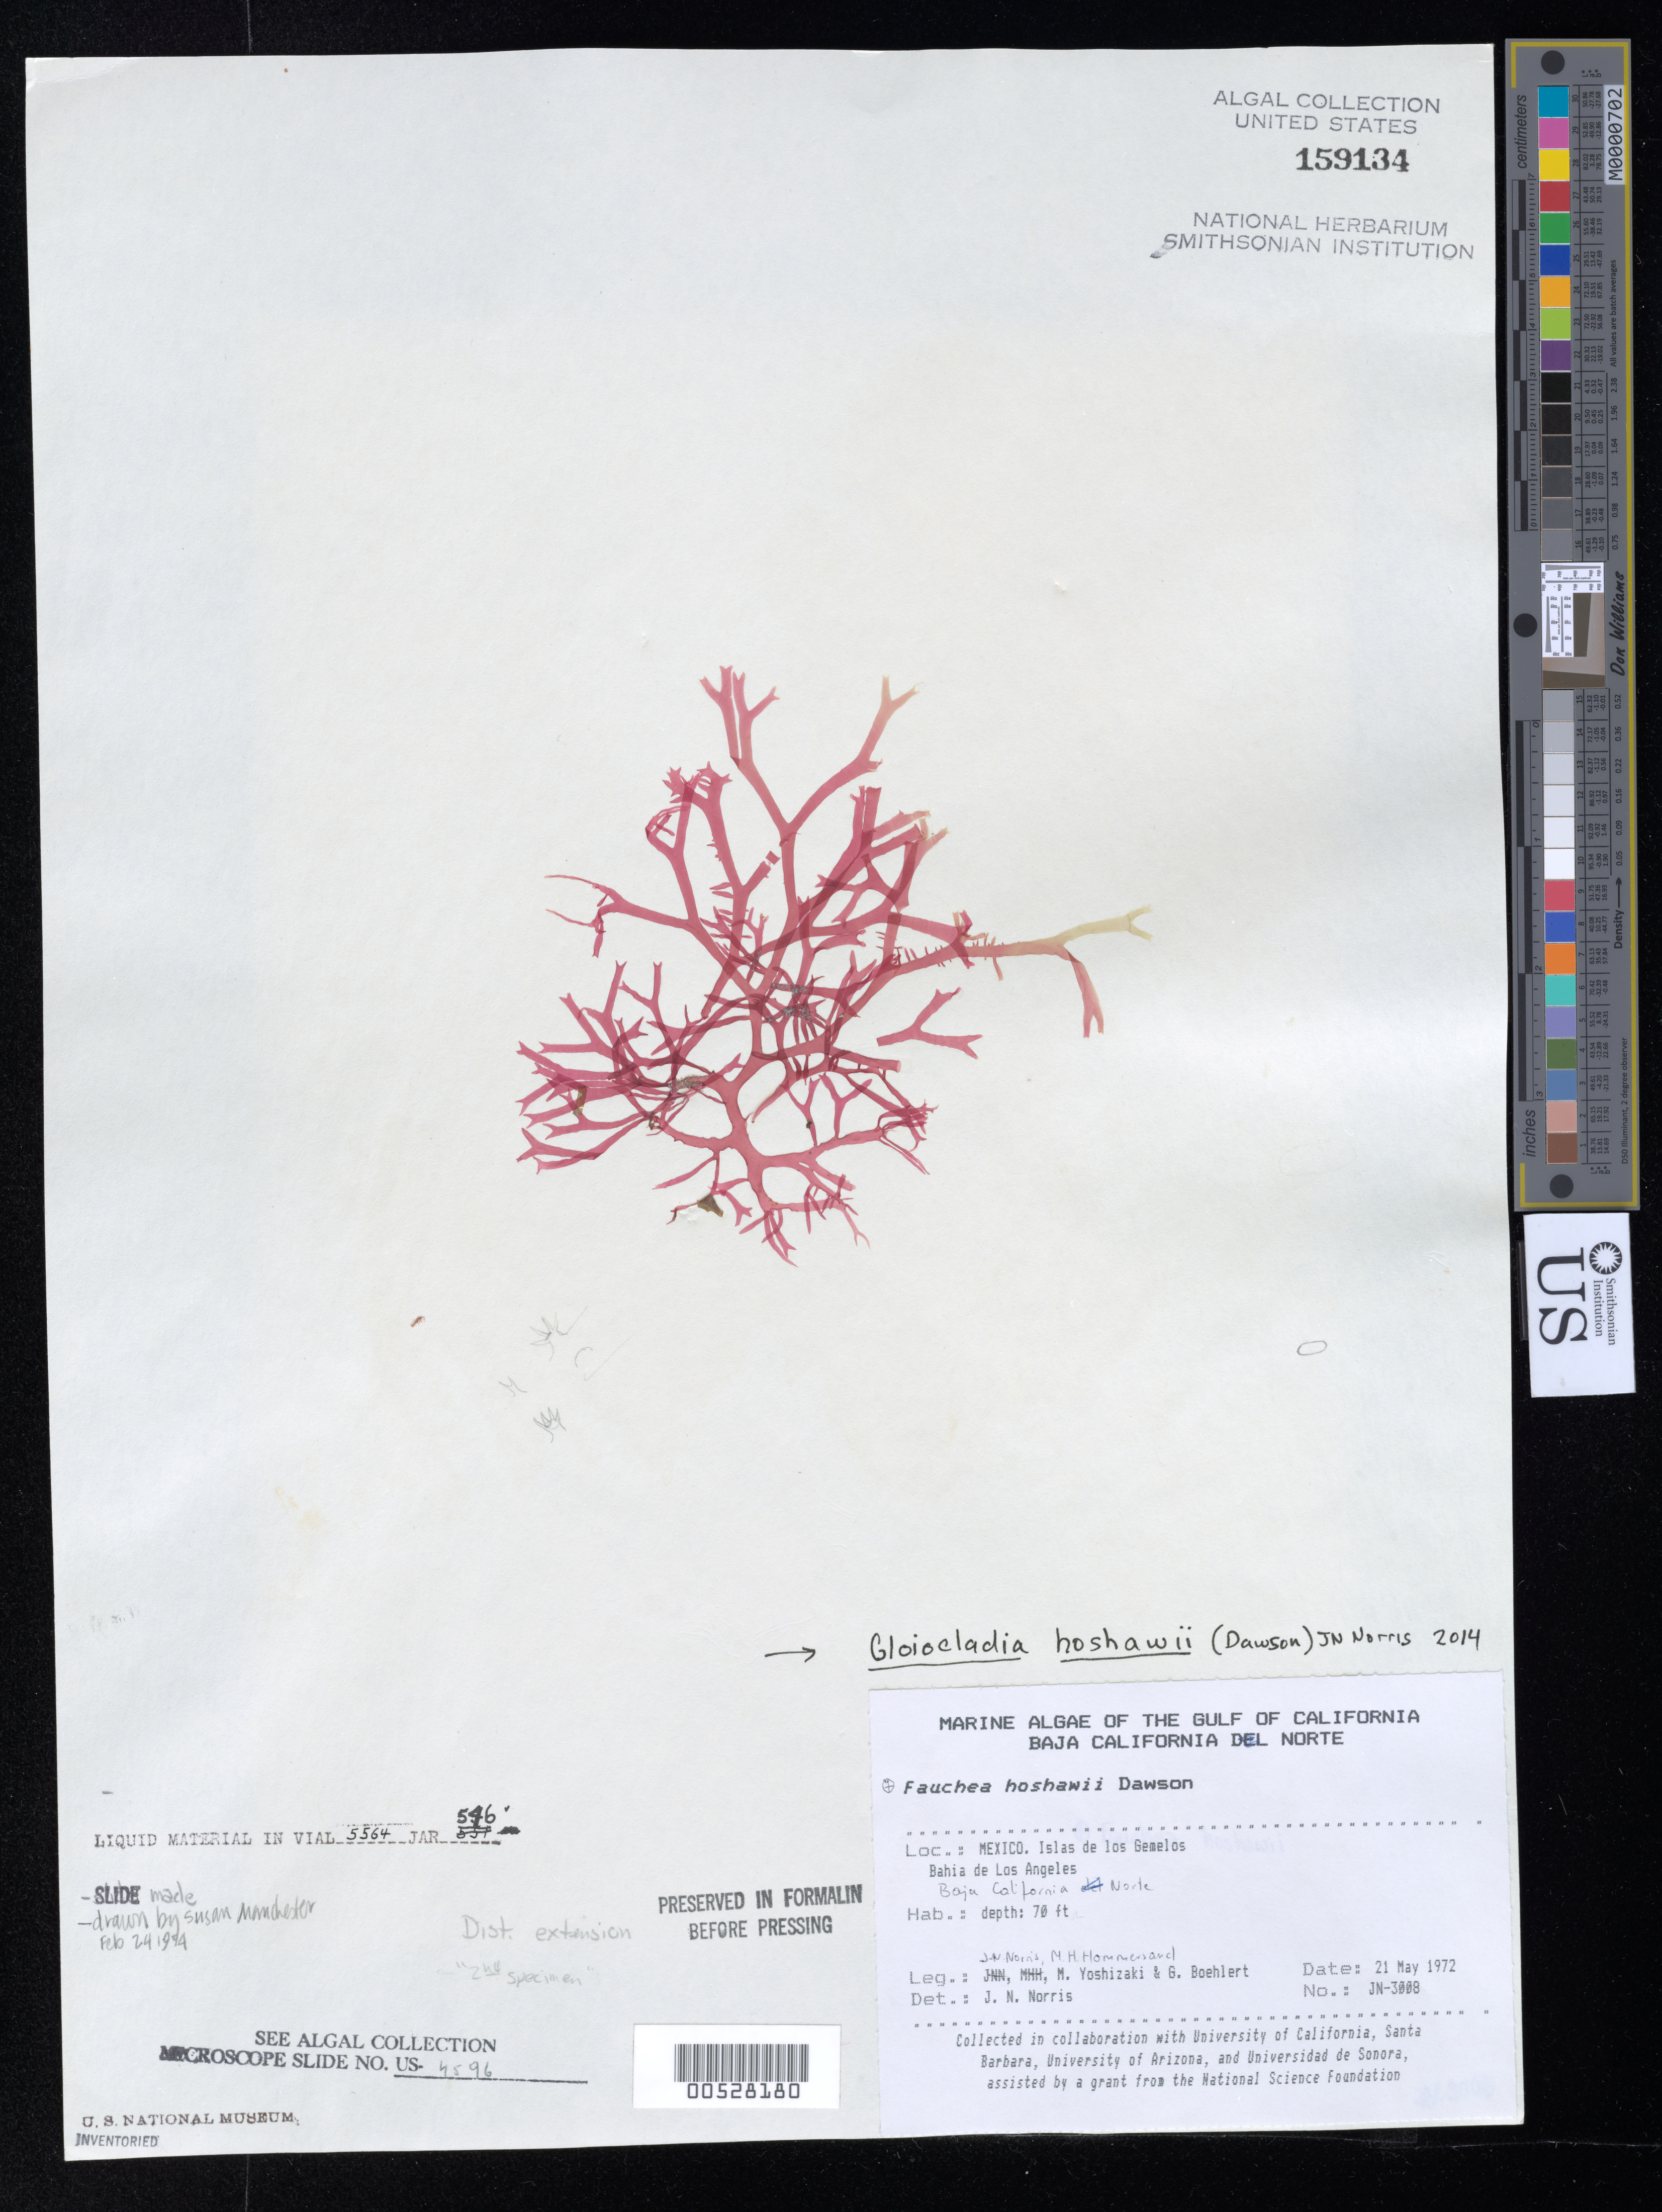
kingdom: Plantae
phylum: Rhodophyta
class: Florideophyceae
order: Rhodymeniales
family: Faucheaceae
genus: Gloiocladia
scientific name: Gloiocladia hoshawii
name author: (E.Y. Dawson) J.N. Norris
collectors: J. N. Norris, M. H. Hommersand, M. Yoshizaki & G. Boehlert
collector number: JN-3008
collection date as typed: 21 May 1972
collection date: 1972-05-21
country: Mexico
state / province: Baja California Norte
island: Isla de Los Gemelitos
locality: Bahia de los Angeles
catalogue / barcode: US 159134